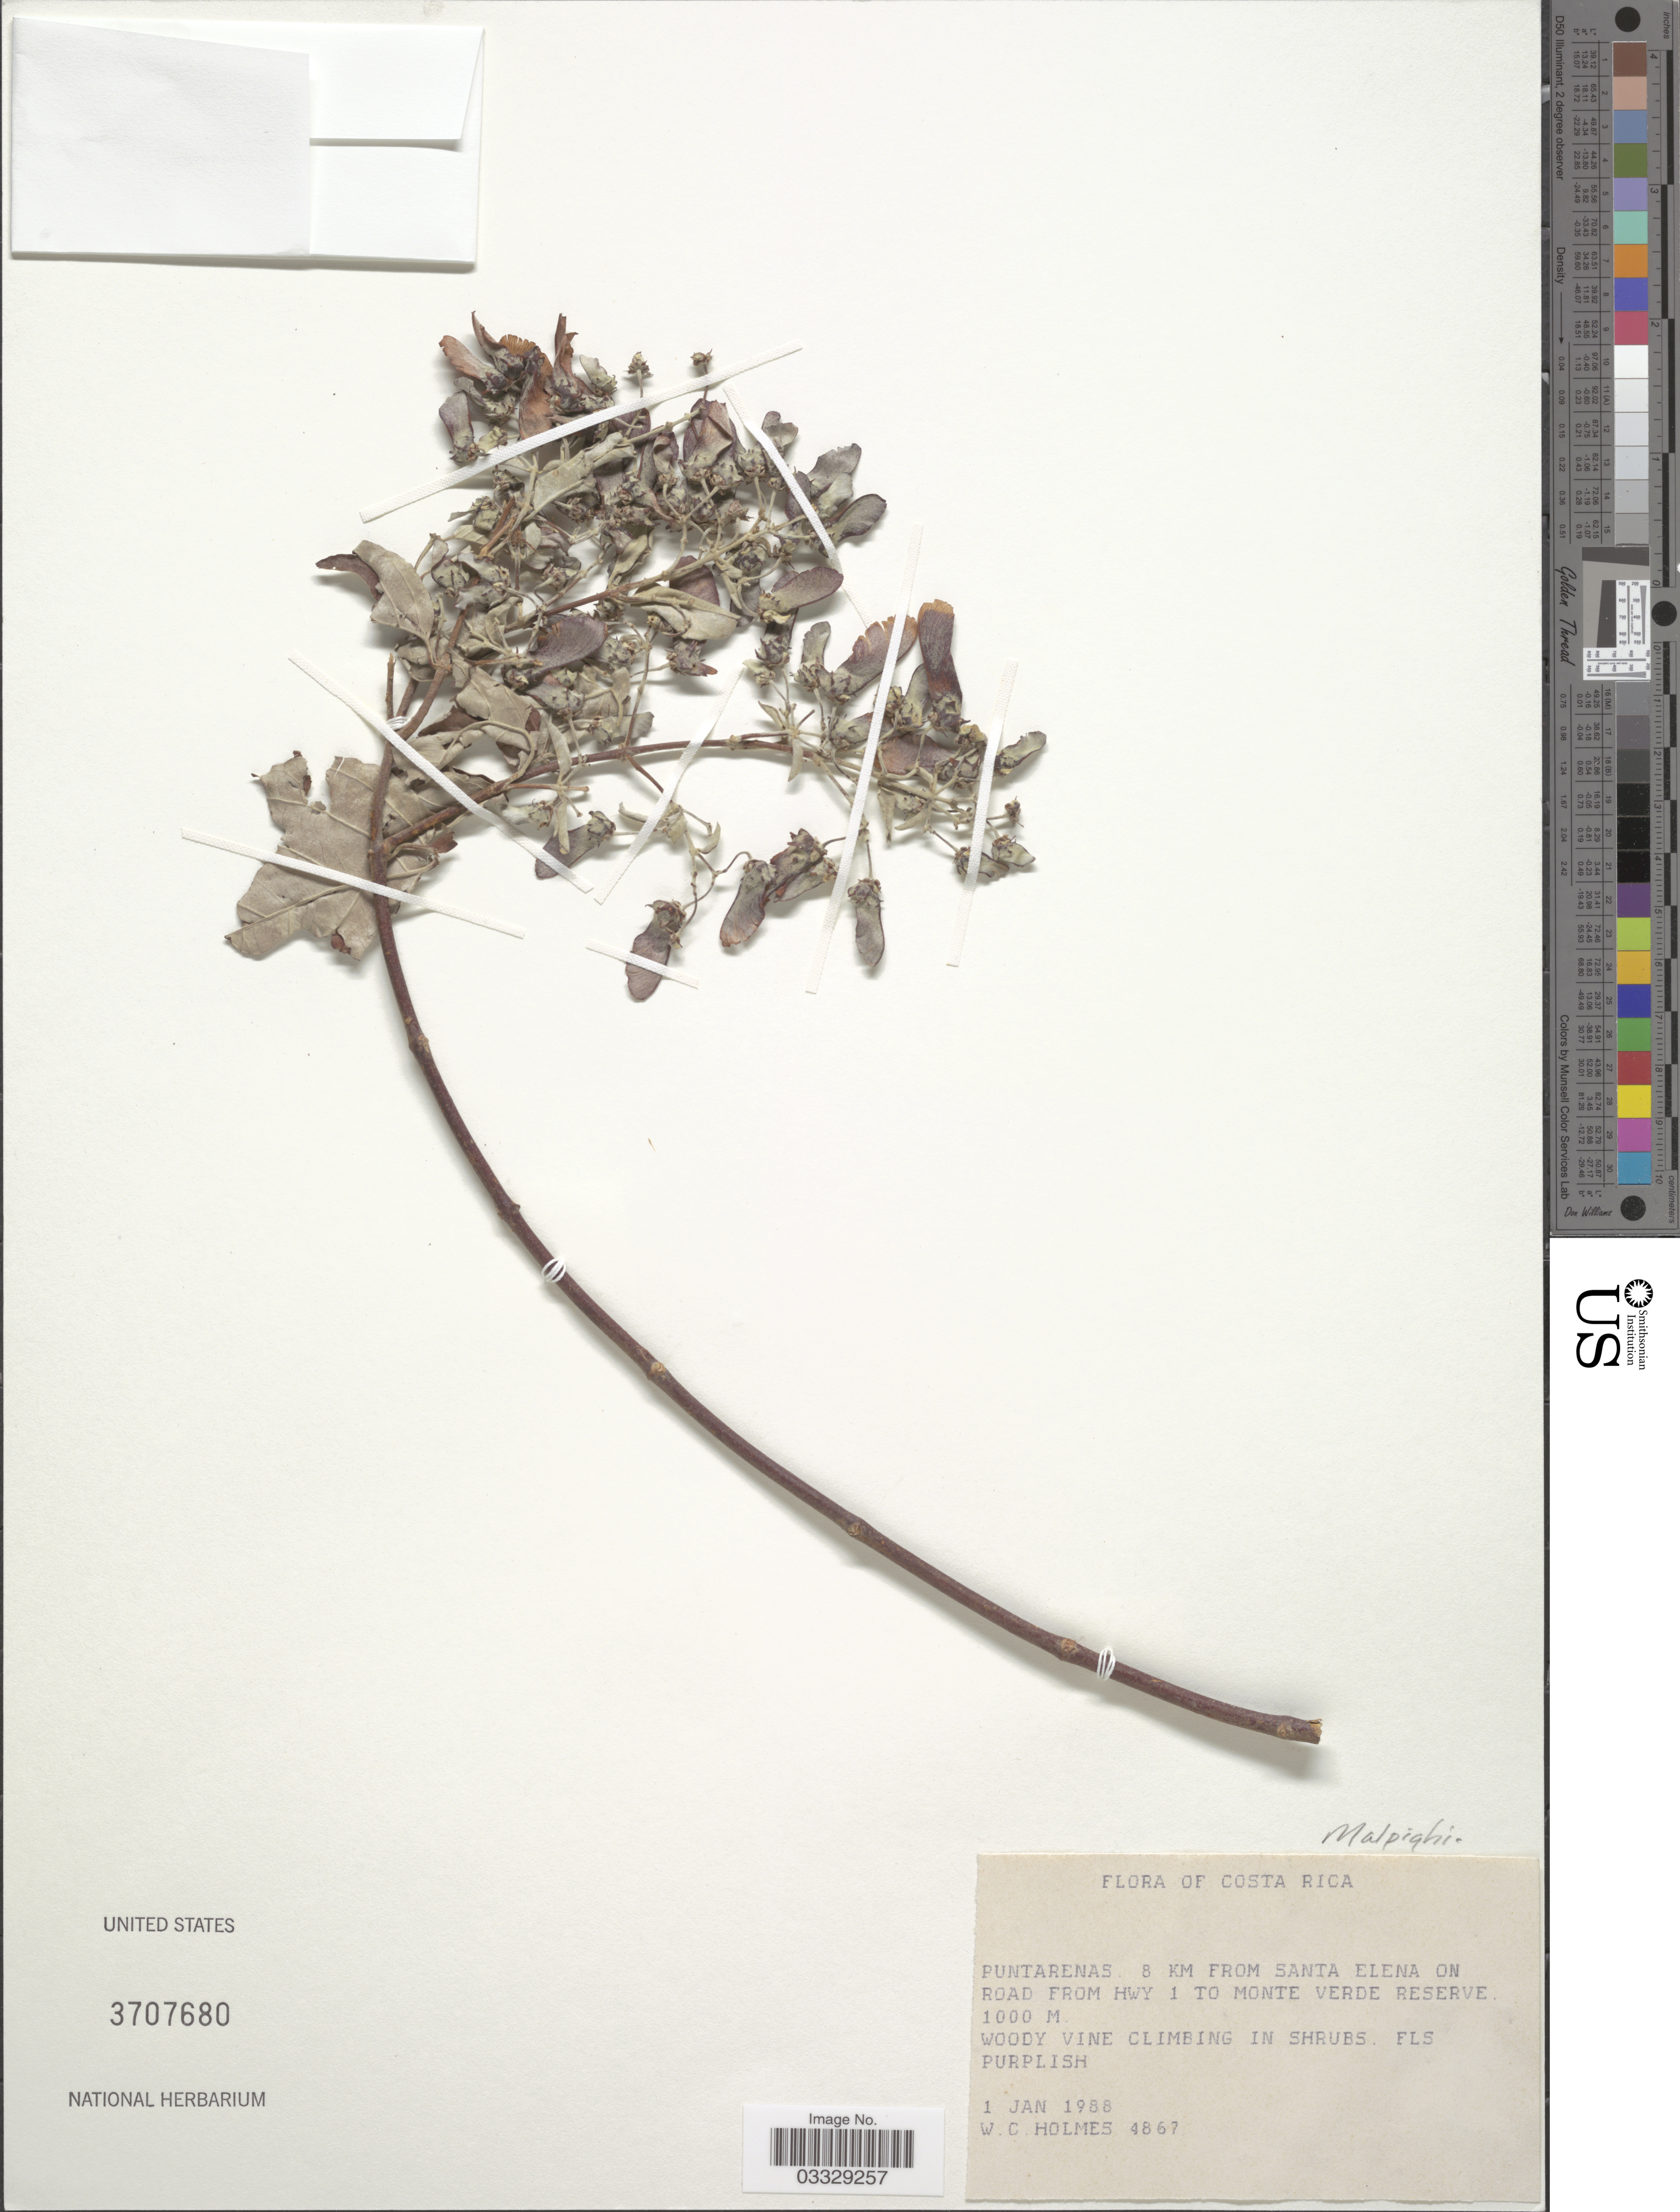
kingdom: Plantae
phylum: Tracheophyta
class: Magnoliopsida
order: Malpighiales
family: Malpighiaceae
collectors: W. Holmes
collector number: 4867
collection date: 1988-01-01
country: Costa Rica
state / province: Puntarenas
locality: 8 km from Santa Elena on road from hwy 1 to Monte Verde Reserve.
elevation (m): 1000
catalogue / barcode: US 3707680